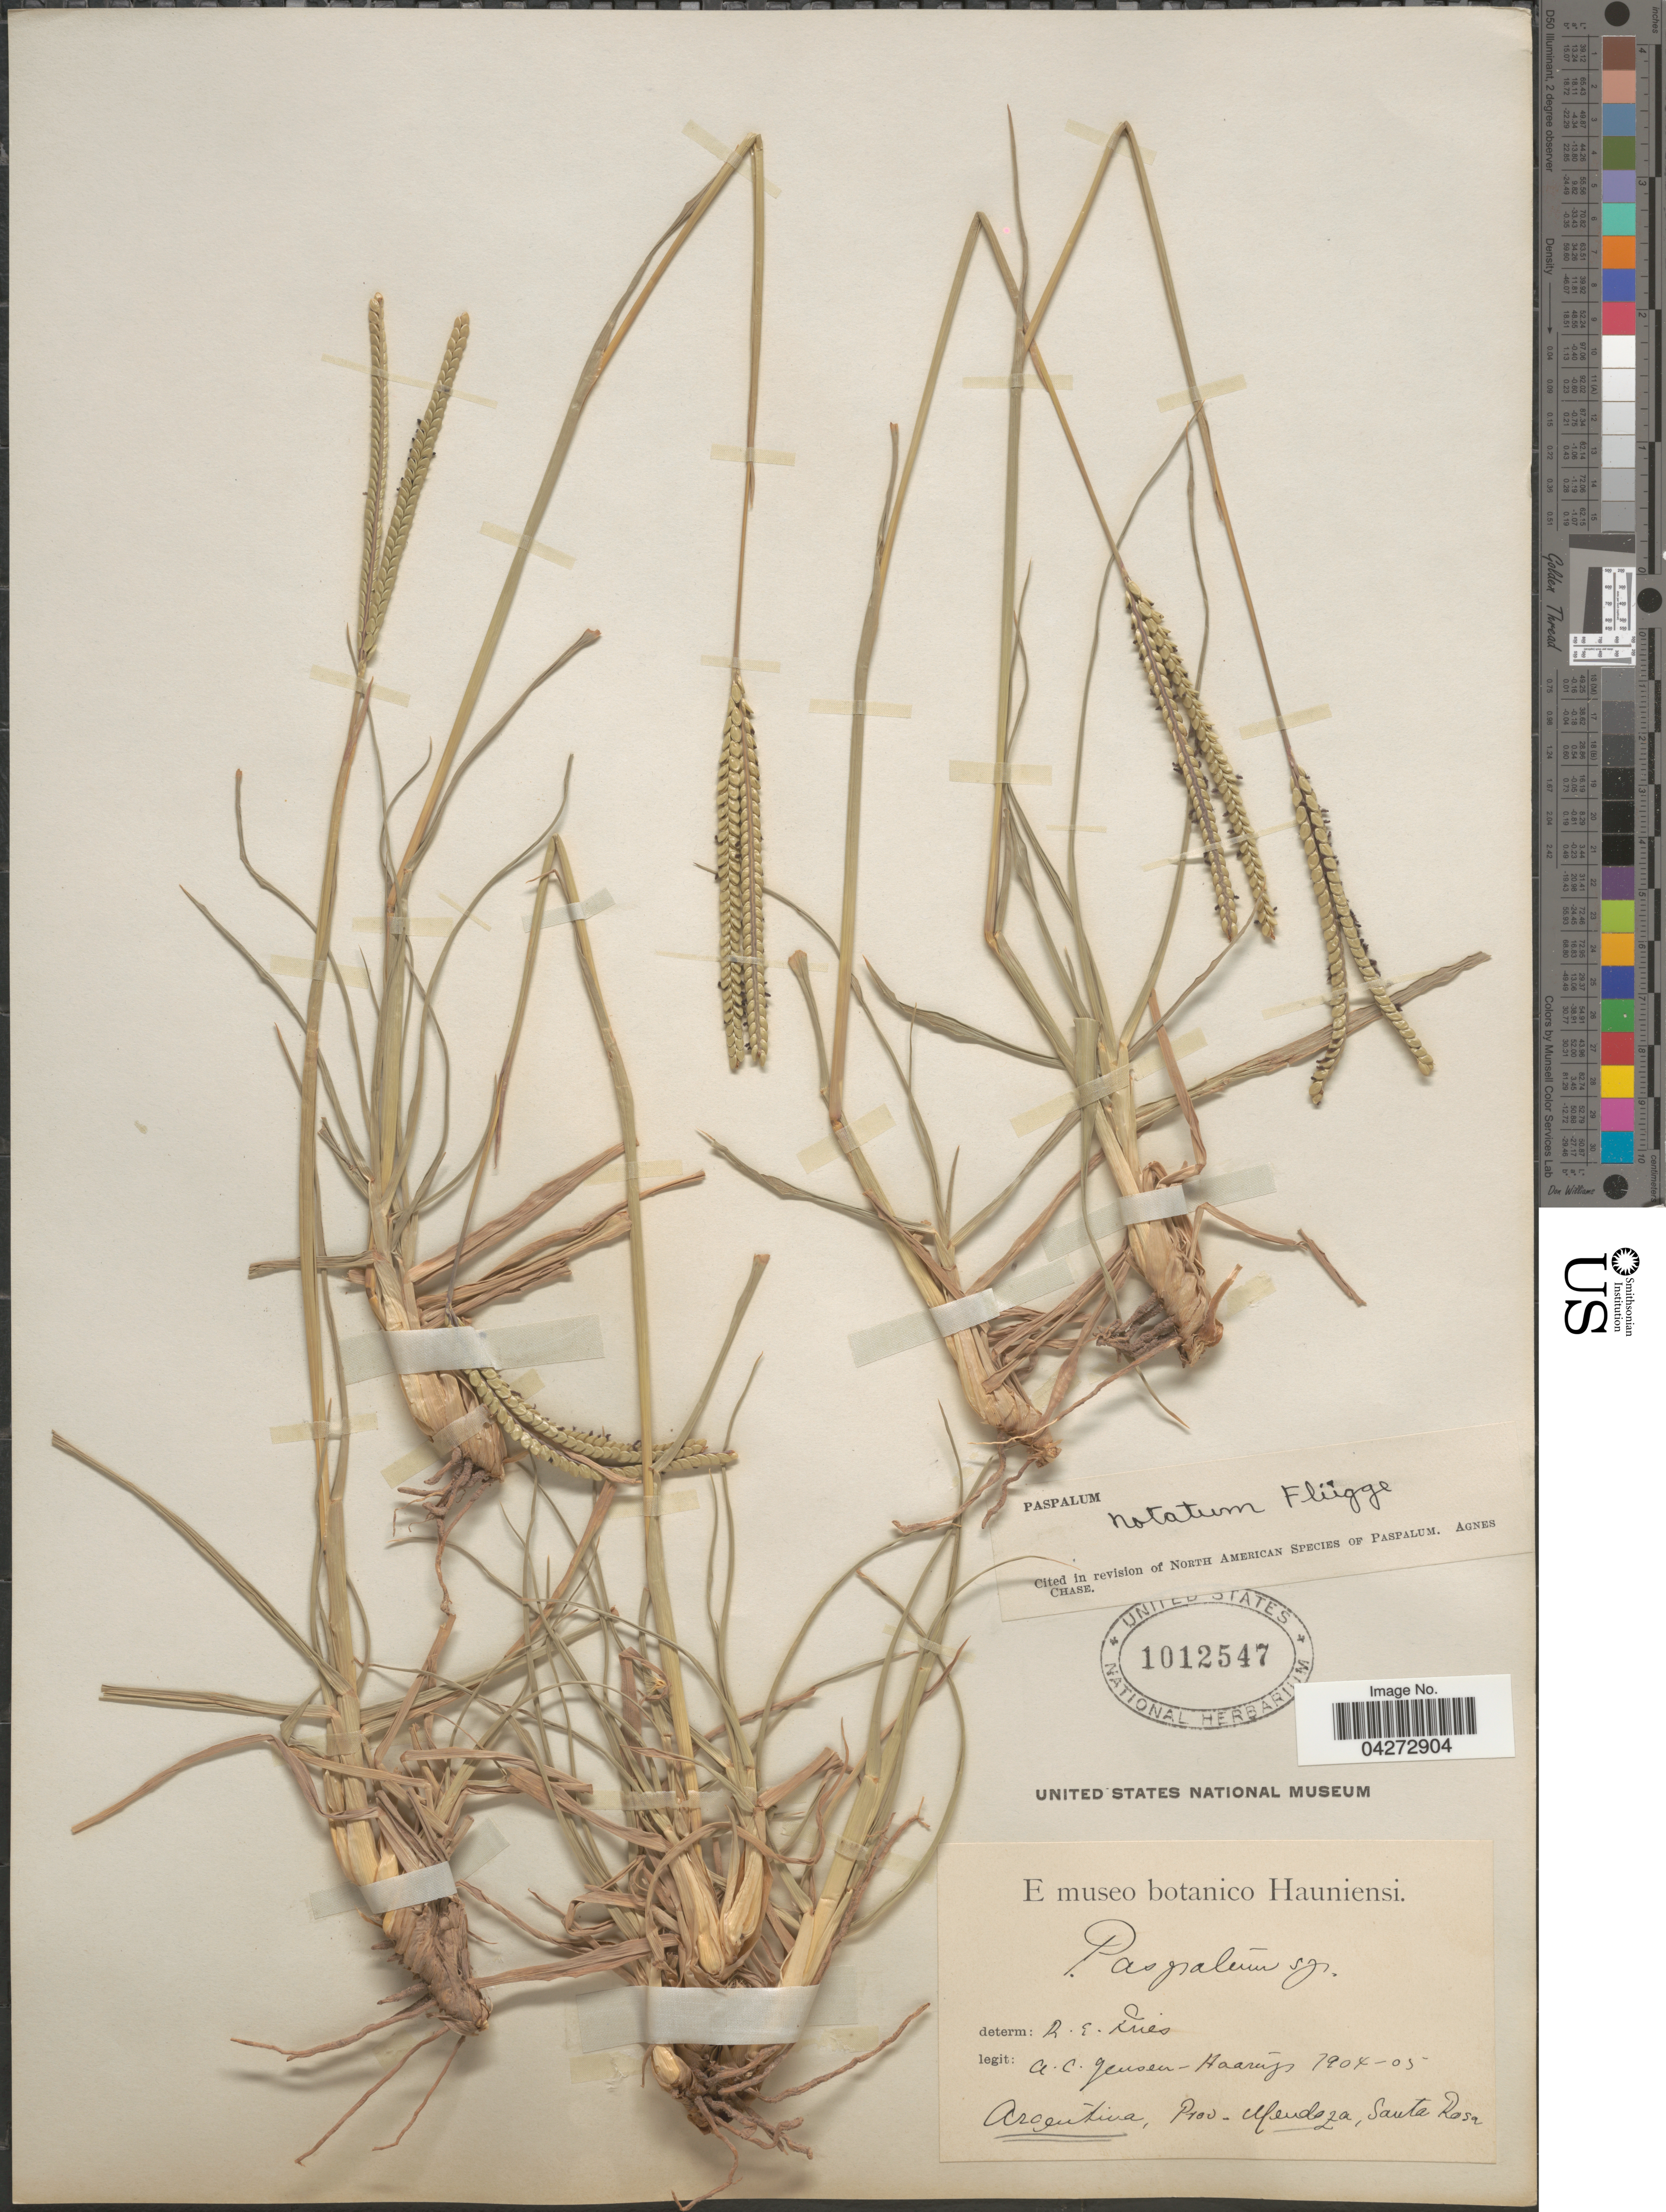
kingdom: Plantae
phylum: Tracheophyta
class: Liliopsida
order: Poales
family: Poaceae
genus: Paspalum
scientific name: Paspalum notatum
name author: Flüggé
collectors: A. C. Jensen-Haarup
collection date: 1904/1905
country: Argentina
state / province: Mendoza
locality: Santa Rosa.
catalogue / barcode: US 1012547